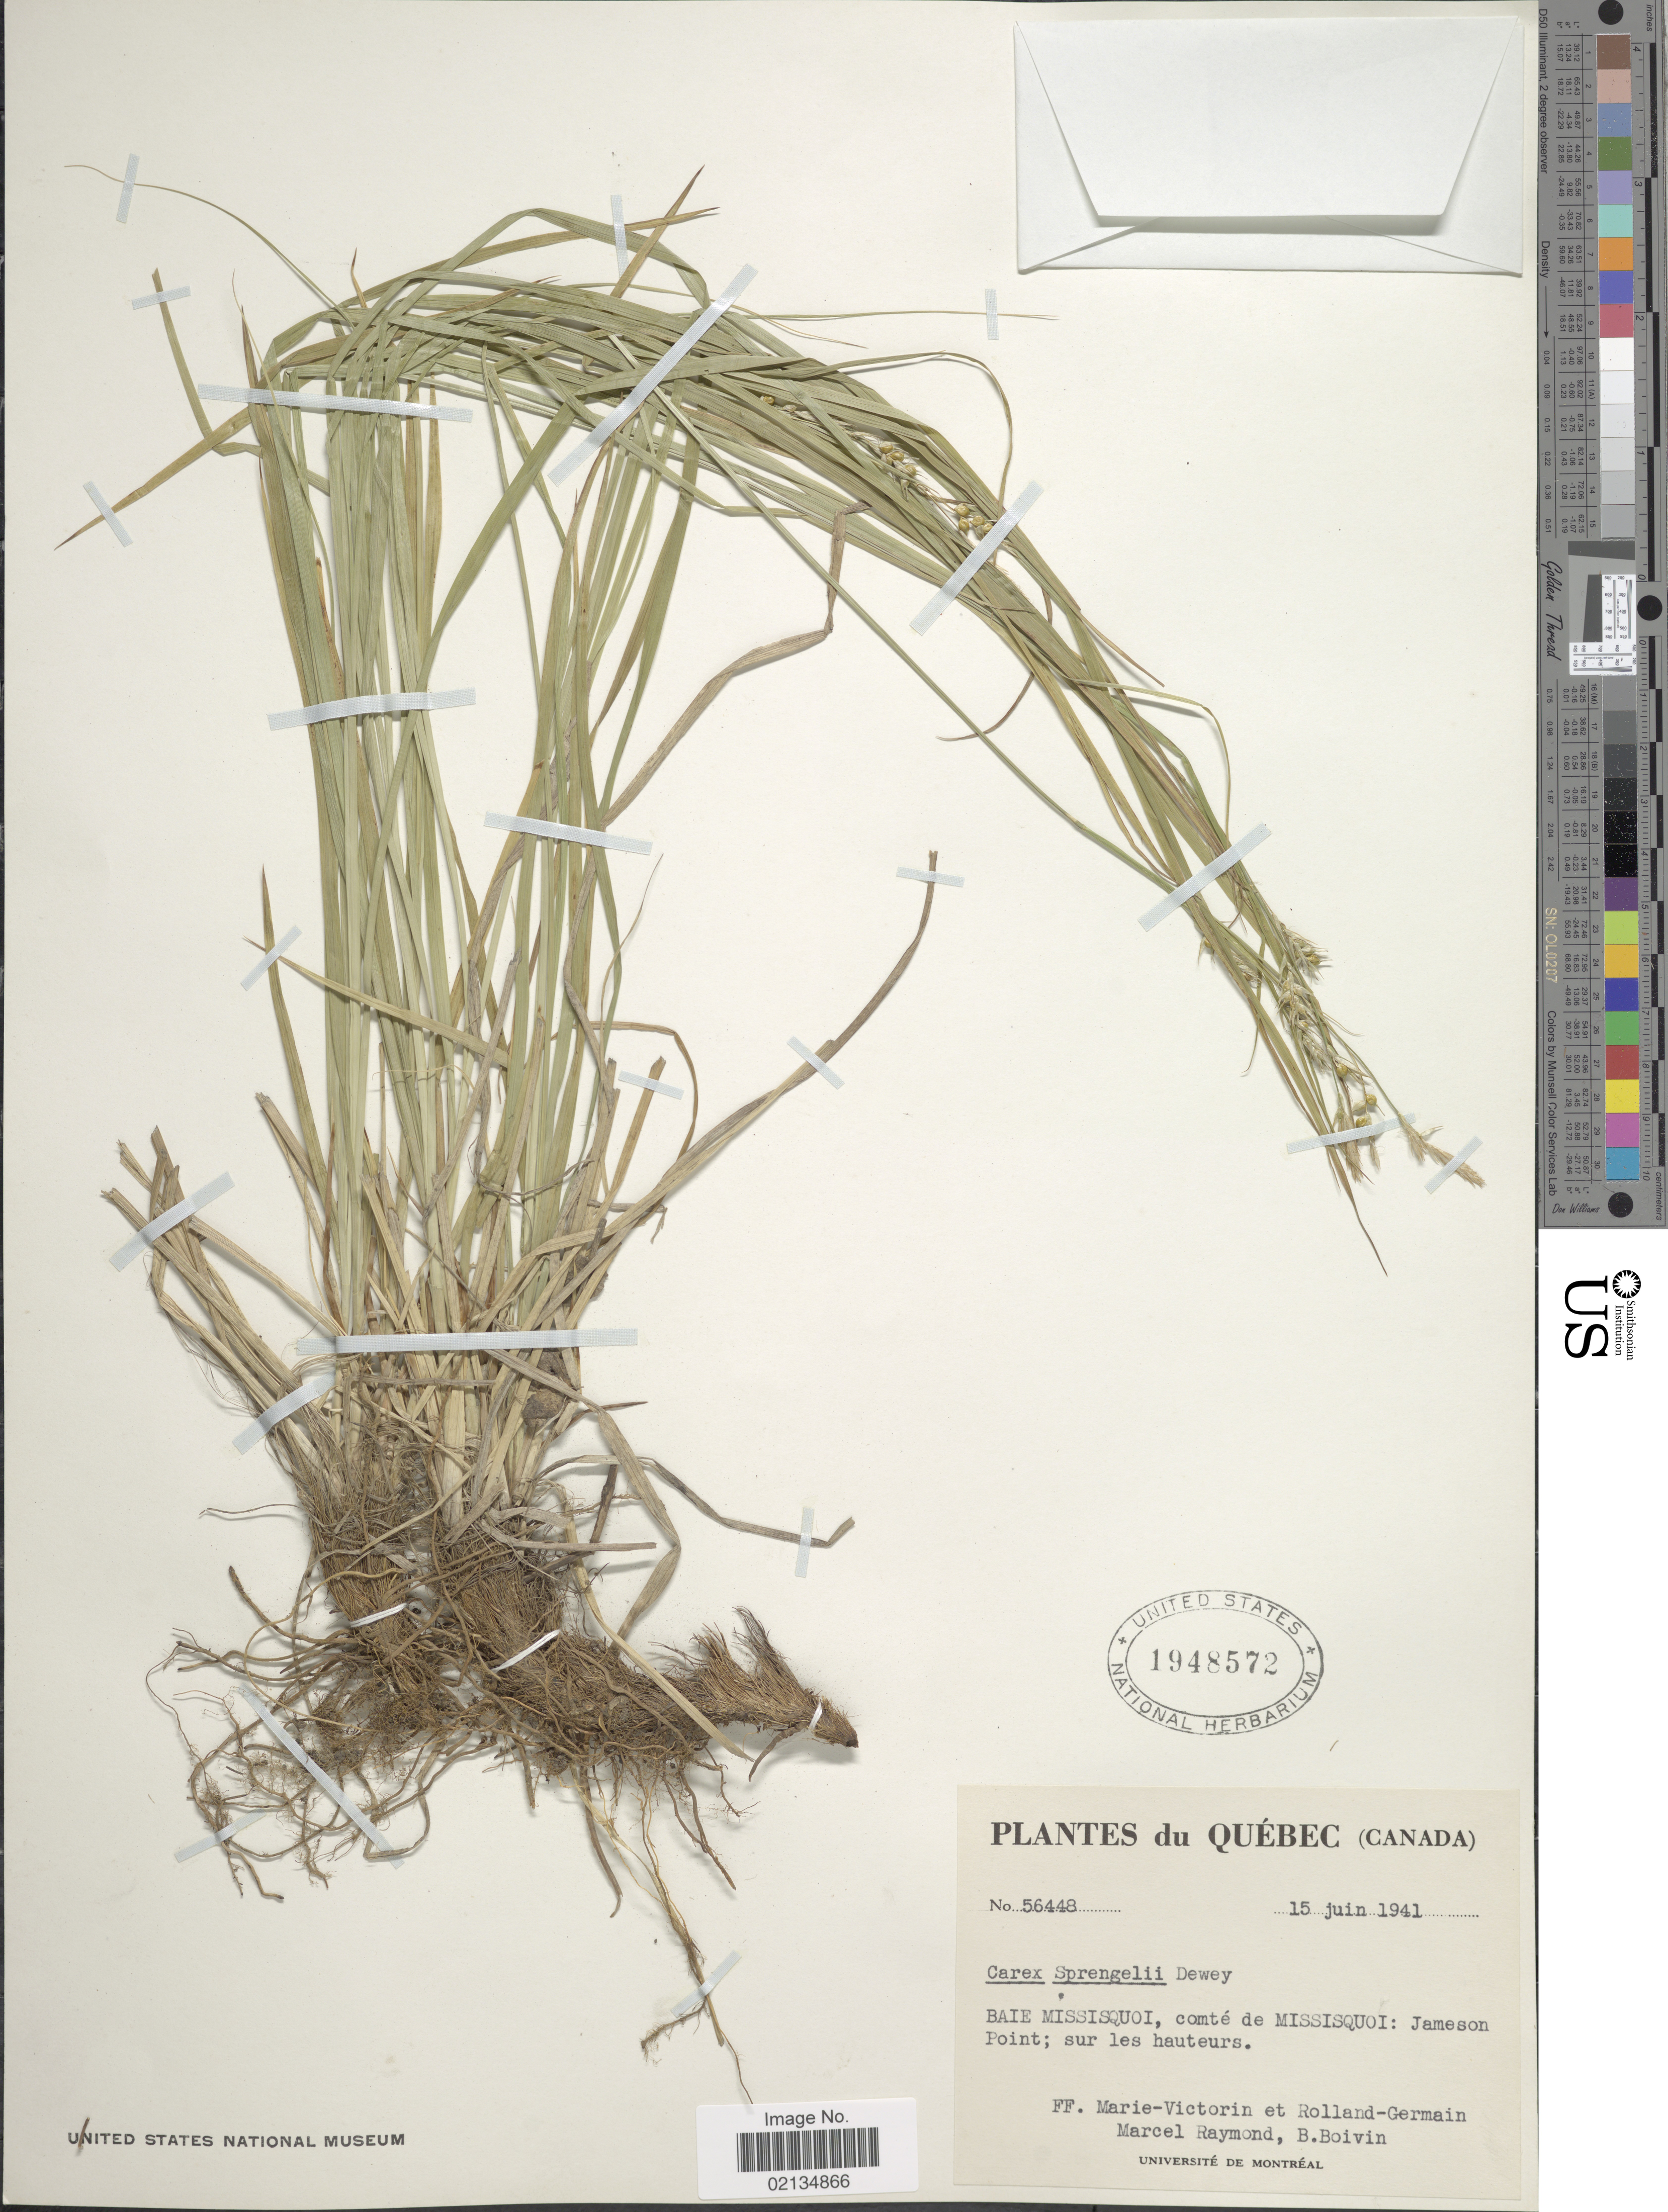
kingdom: Plantae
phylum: Tracheophyta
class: Liliopsida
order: Poales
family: Cyperaceae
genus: Carex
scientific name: Carex sprengelii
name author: Dewey ex Spreng.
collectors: F. Marie-Victorin, Rolland-Germain, M. Raymond & J. R. B. Boivin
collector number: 56448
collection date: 1941-06-15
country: Canada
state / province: Quebec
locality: Baie Missisquoi, comte de Missisquoi: Jameson Point; sur les hauteurs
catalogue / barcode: US 1948572